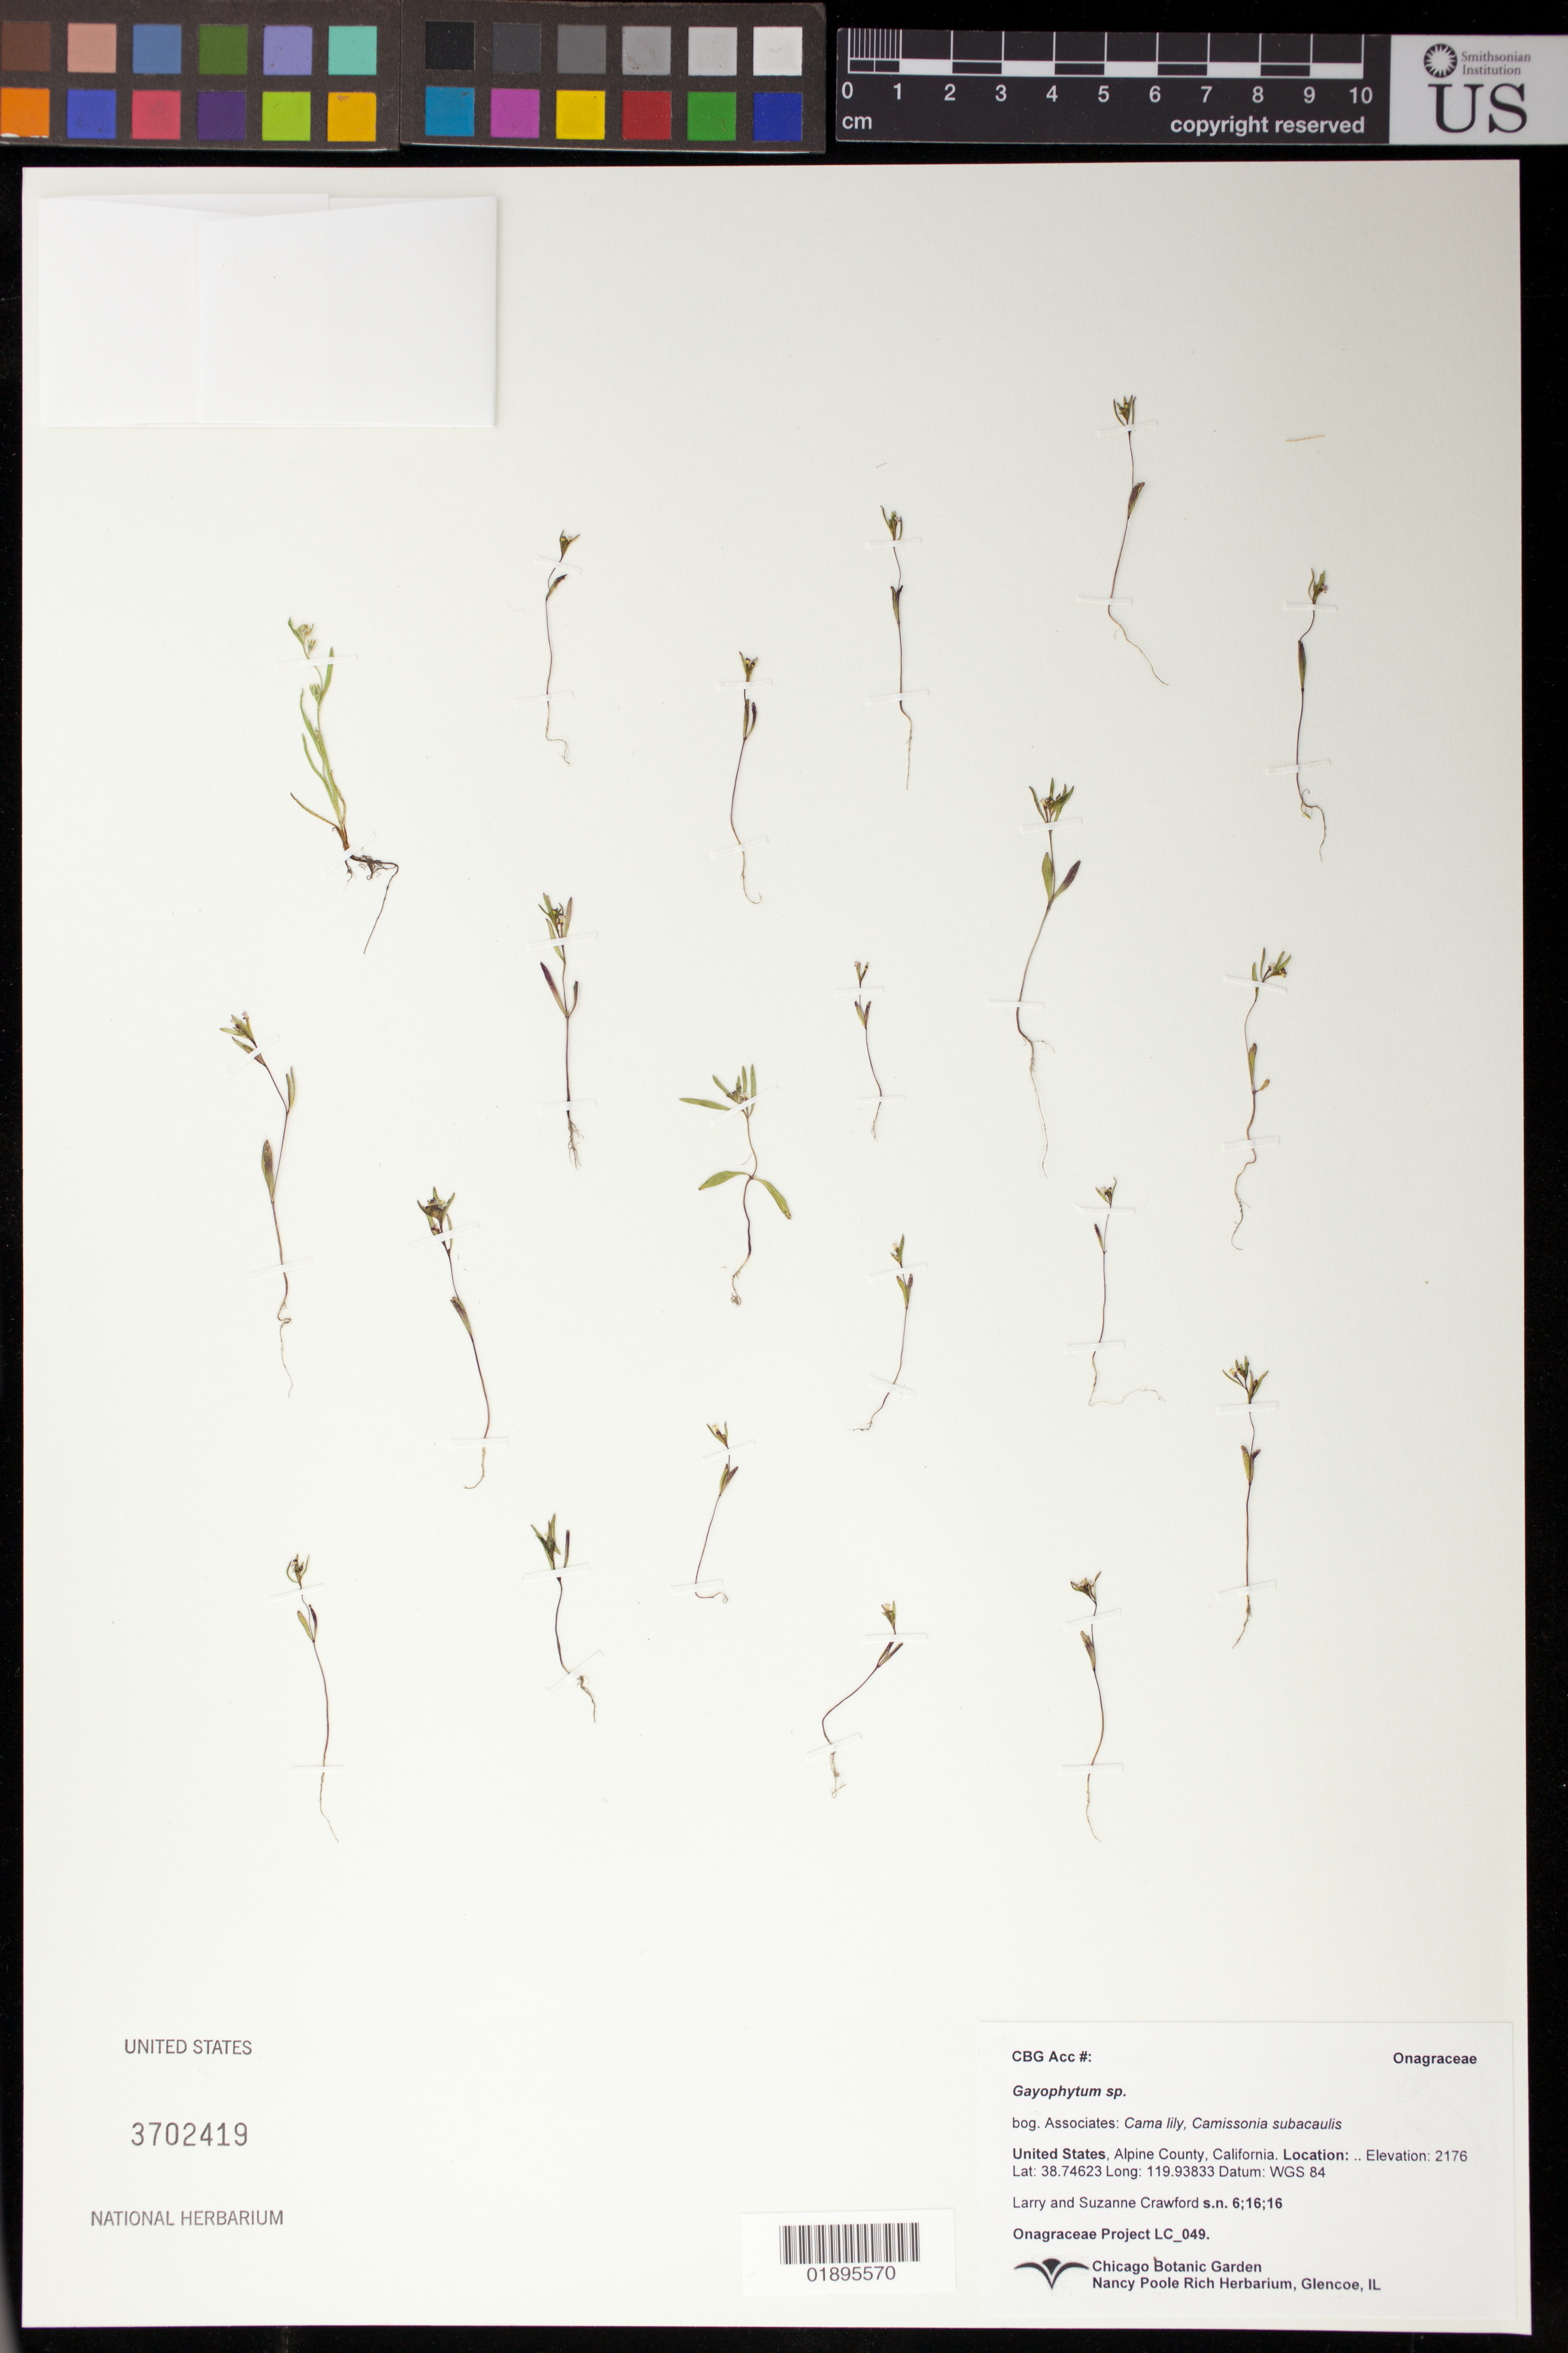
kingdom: Plantae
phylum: Tracheophyta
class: Magnoliopsida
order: Myrtales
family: Onagraceae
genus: Gayophytum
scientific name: Gayophytum sp.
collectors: S. Sianta & S. Crawford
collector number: LC 049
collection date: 2016-06-16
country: United States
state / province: California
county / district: Alpine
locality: Blue Lakes Rd. mossy meadow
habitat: bog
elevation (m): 2176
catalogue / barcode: US 3702419